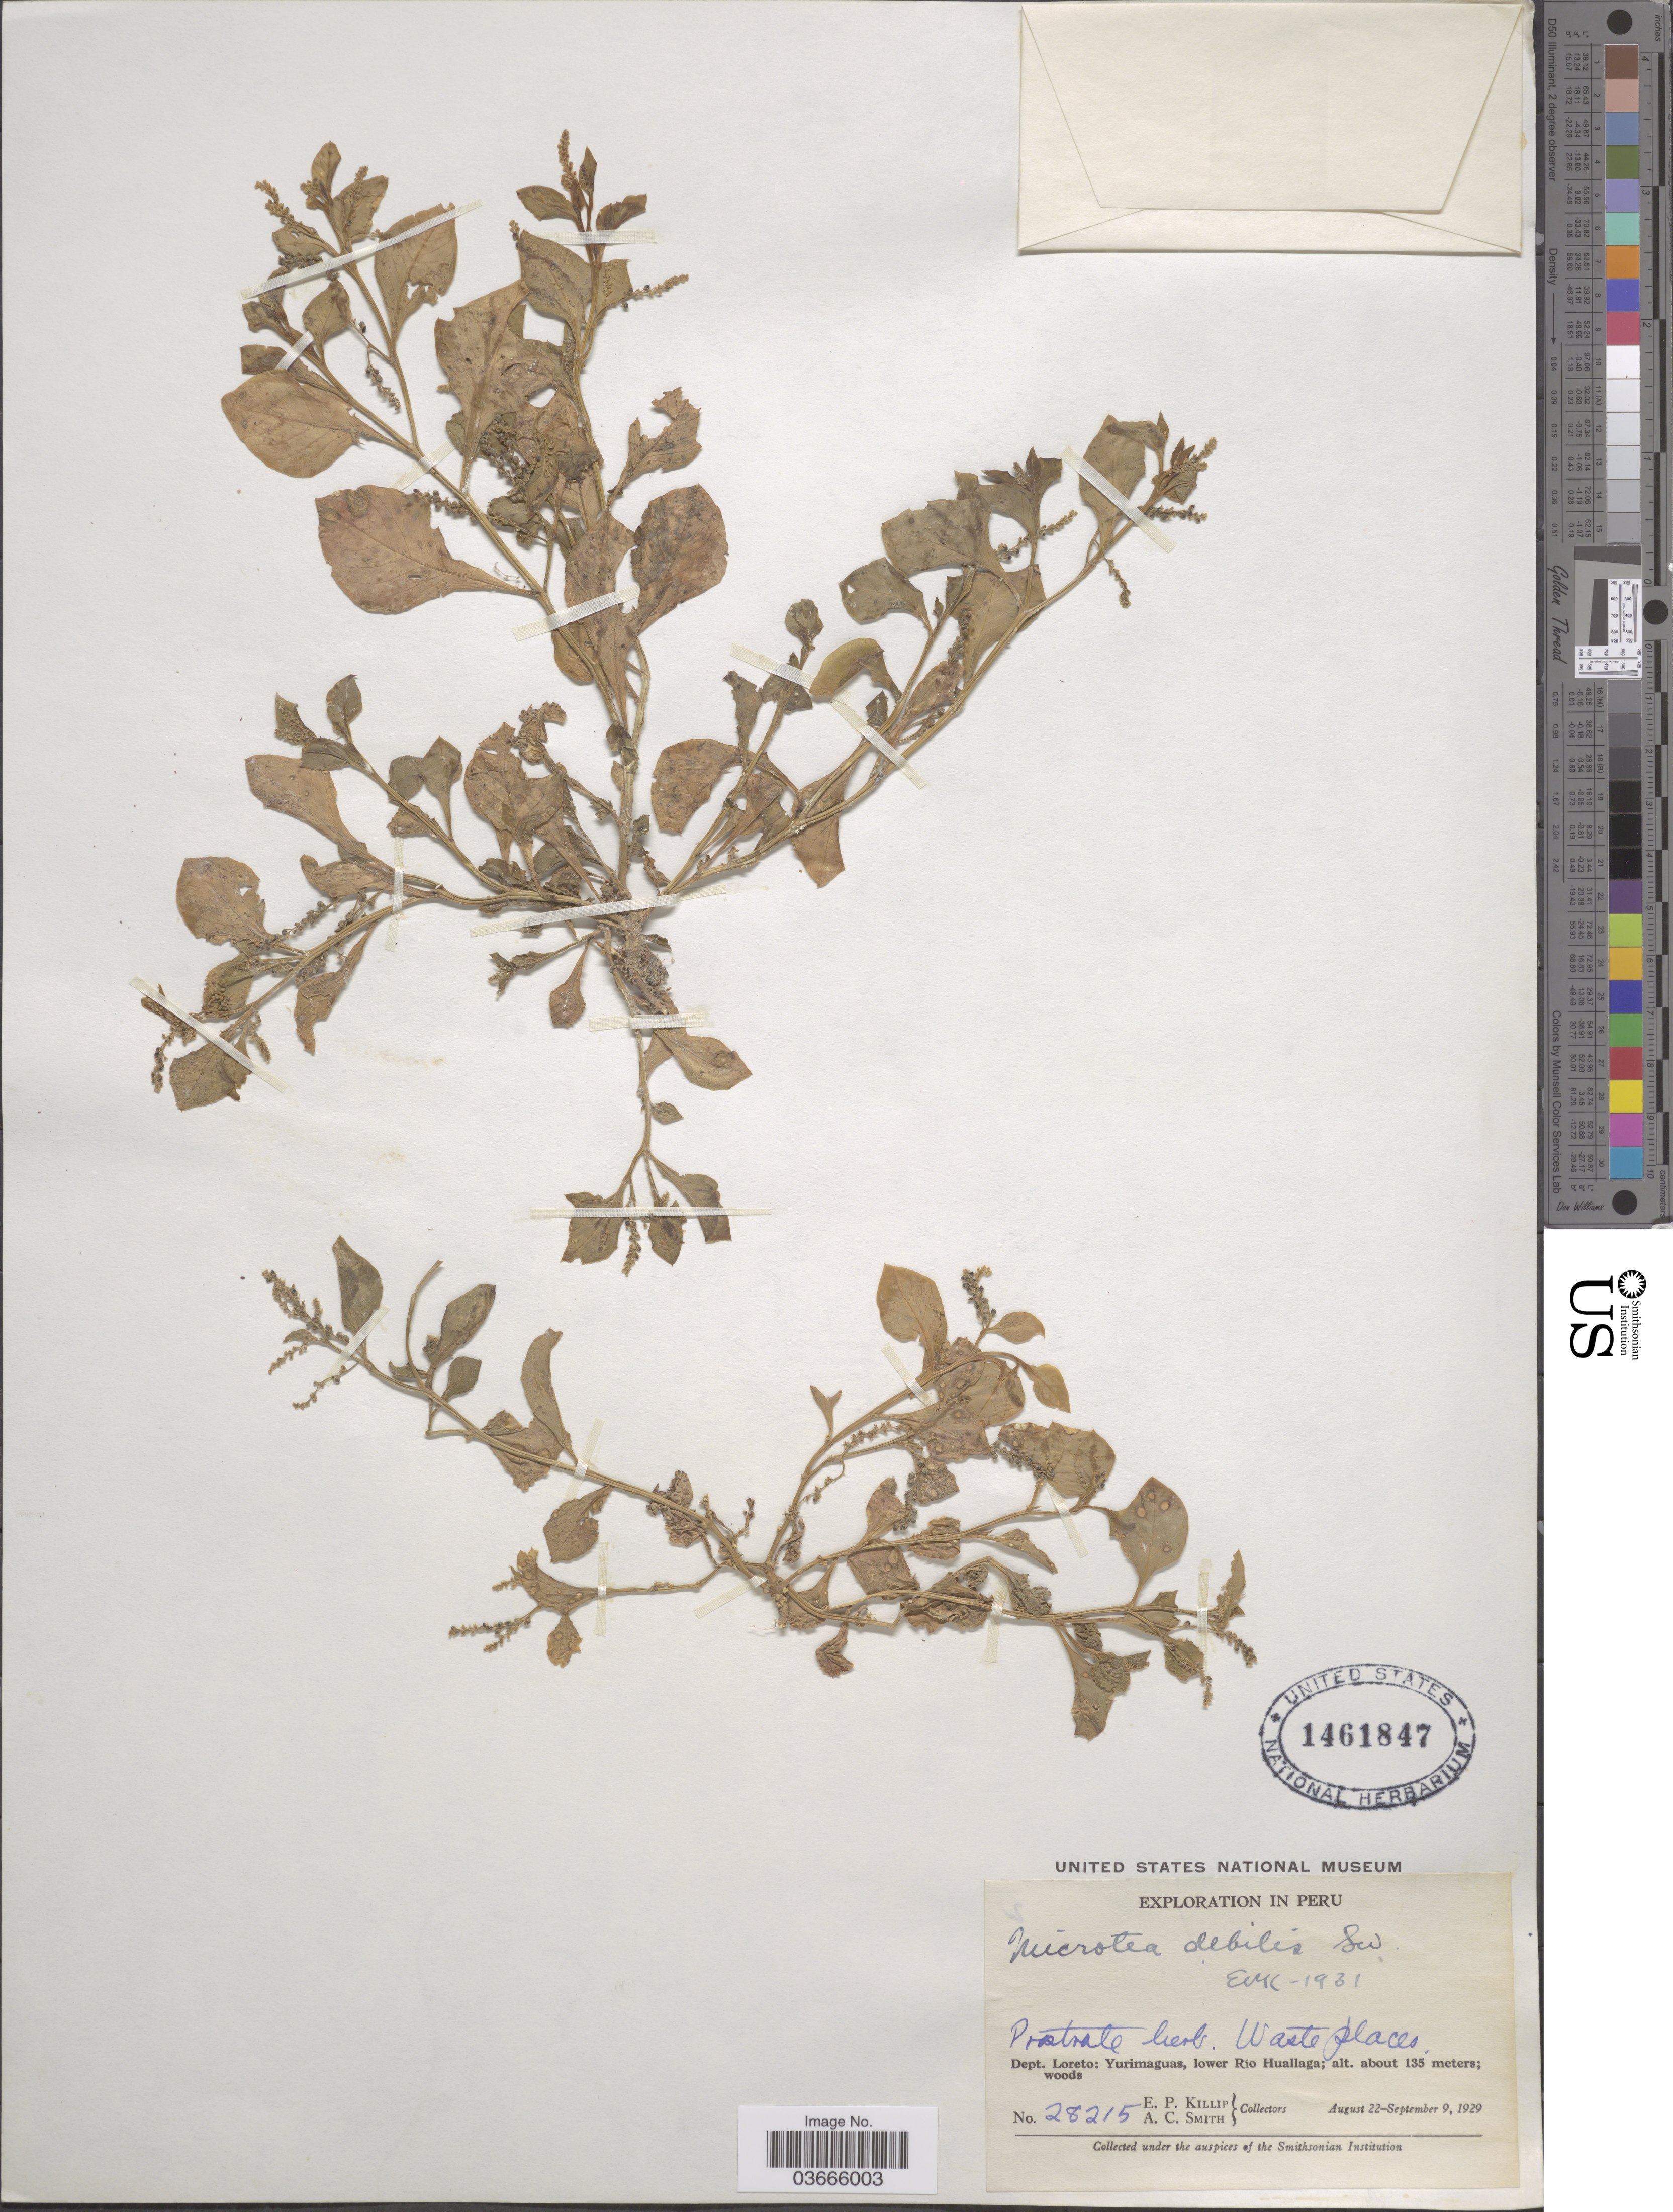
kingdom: Plantae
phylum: Tracheophyta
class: Magnoliopsida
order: Caryophyllales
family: Microteaceae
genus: Microtea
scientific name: Microtea debilis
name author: Sw.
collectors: E. P. Killip & A. C. Smith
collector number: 28215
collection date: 1929-08-22/1929-09-09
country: Peru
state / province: Loreto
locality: Dept. Loreto: Yurimaguas, lower Río Huallaga.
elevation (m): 135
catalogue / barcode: US 1461847